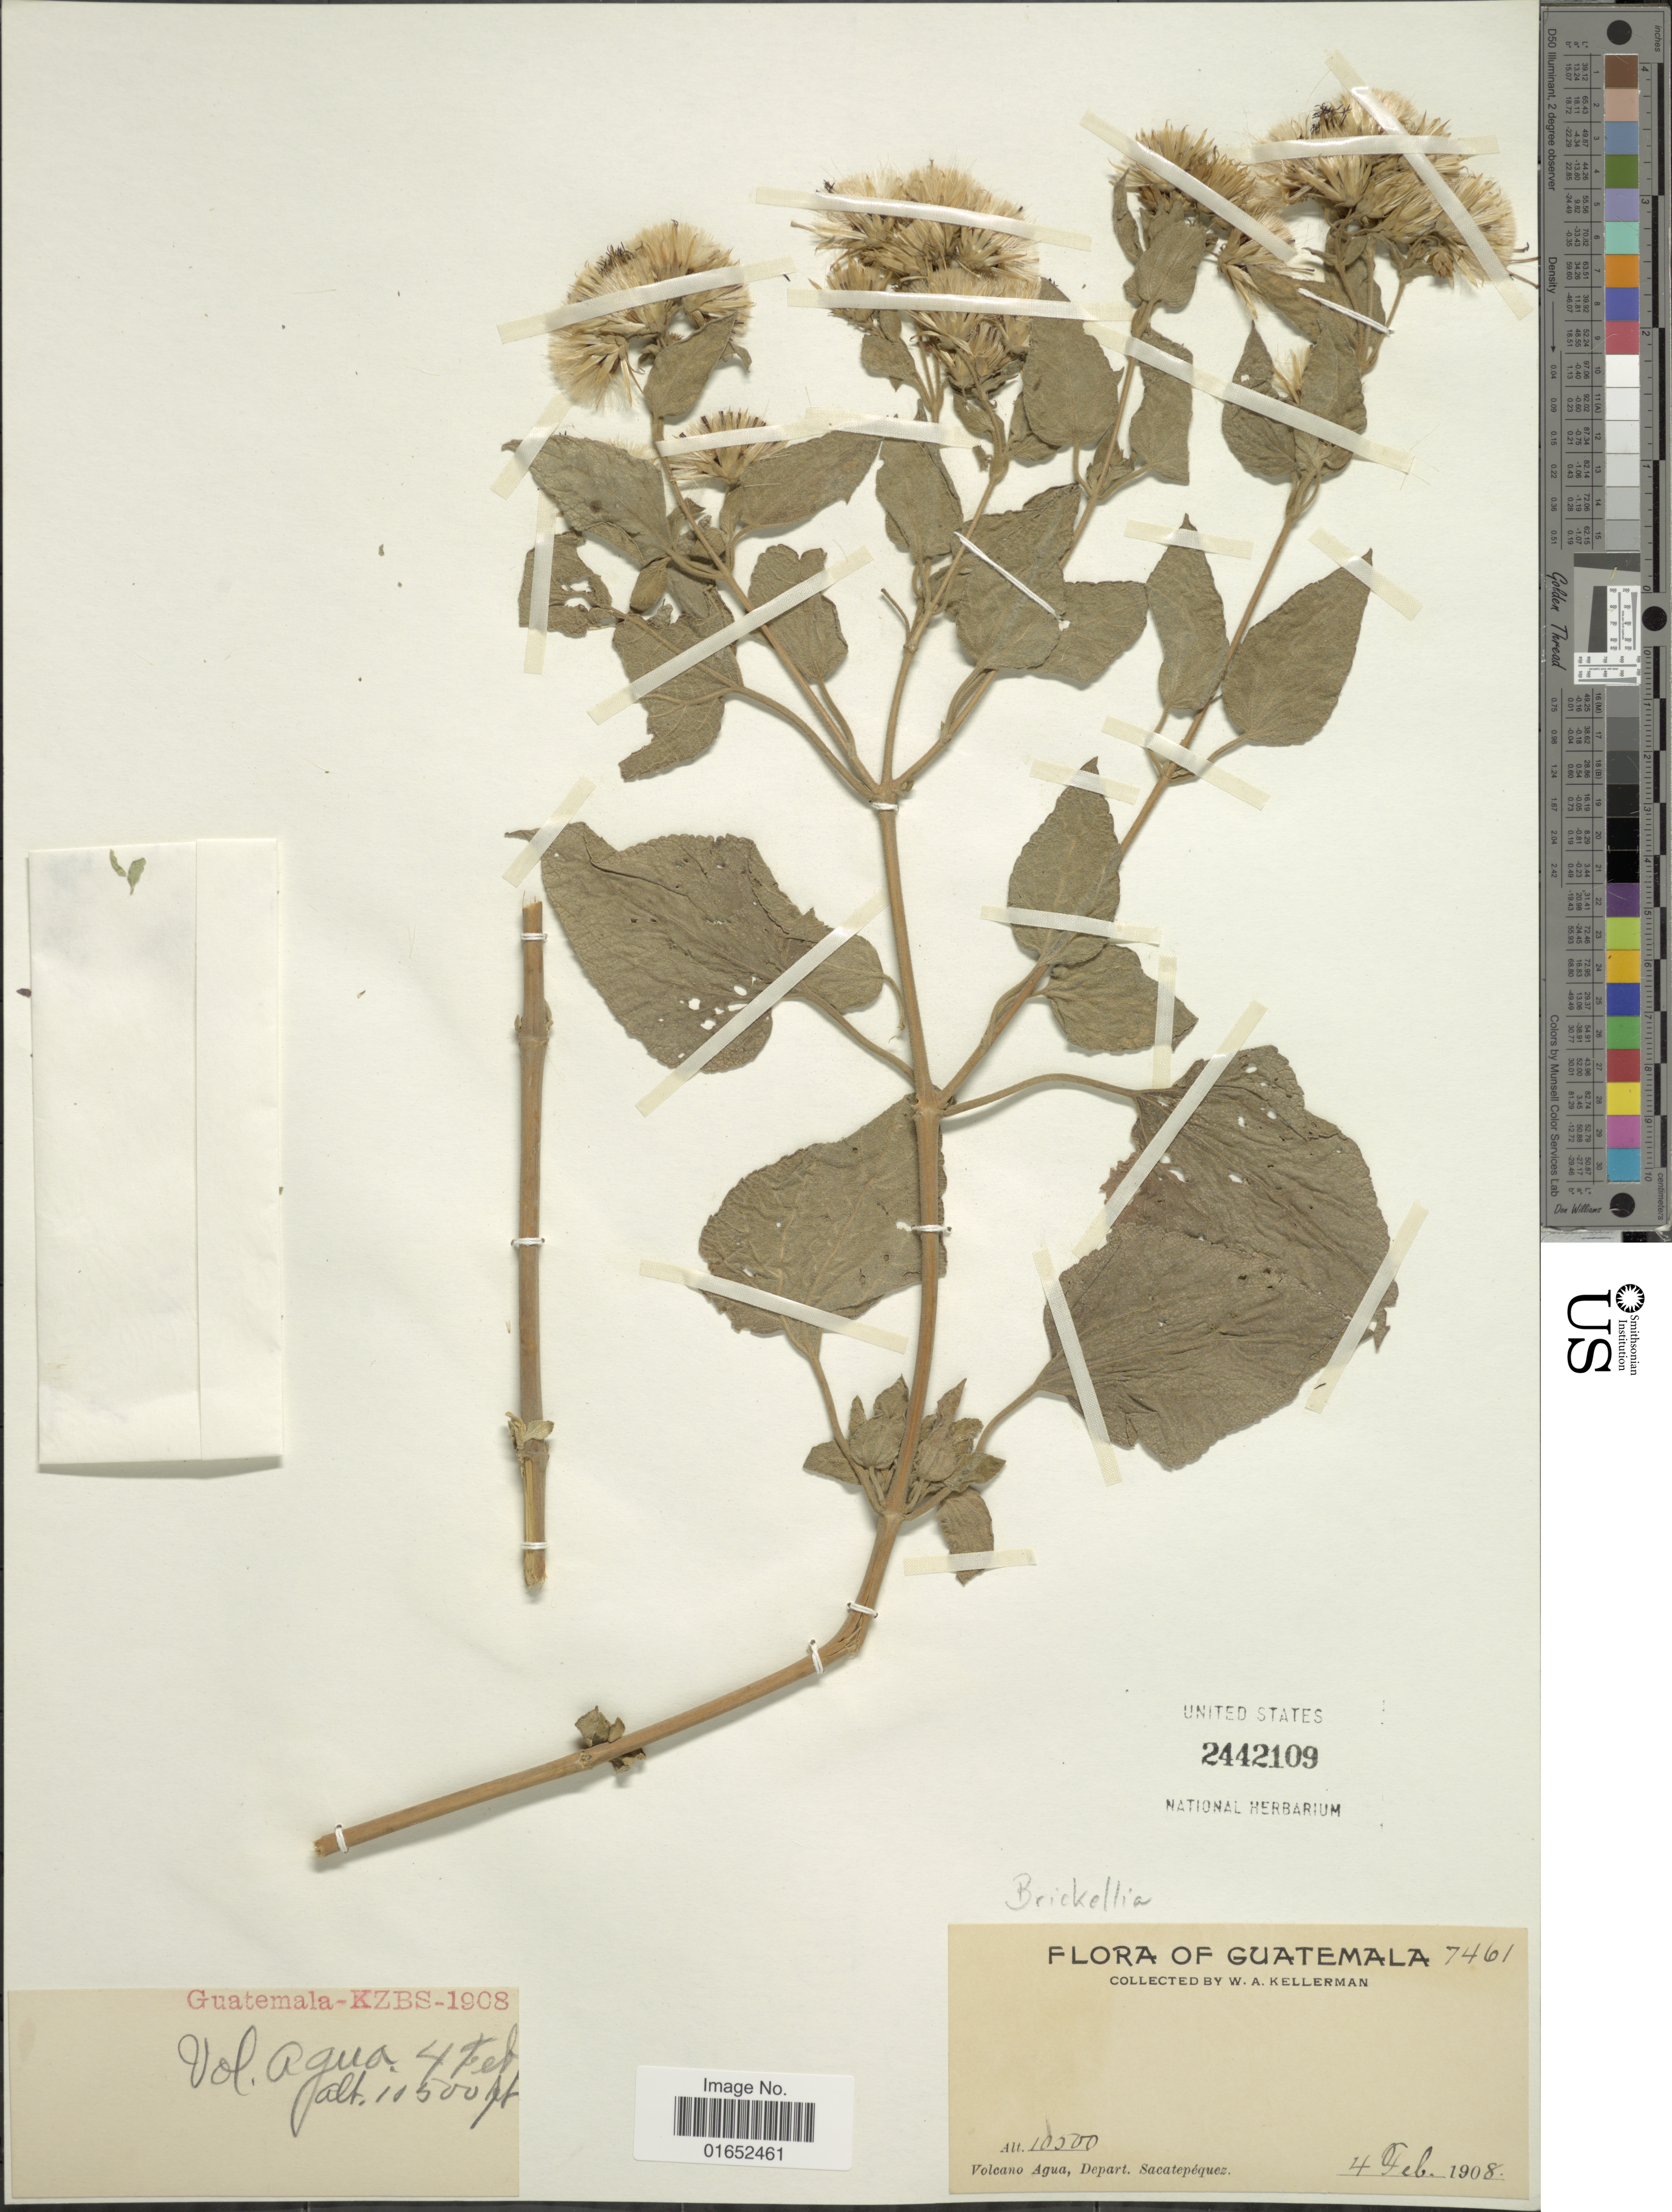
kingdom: Plantae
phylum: Tracheophyta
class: Magnoliopsida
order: Asterales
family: Asteraceae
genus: Brickellia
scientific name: Brickellia sp.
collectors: W. Kellerman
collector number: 7461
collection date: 1908-02-04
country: Guatemala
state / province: Sacatepéquez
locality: Volcano Agua, Depart. Sacatepéquez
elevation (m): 3200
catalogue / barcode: US 2442109